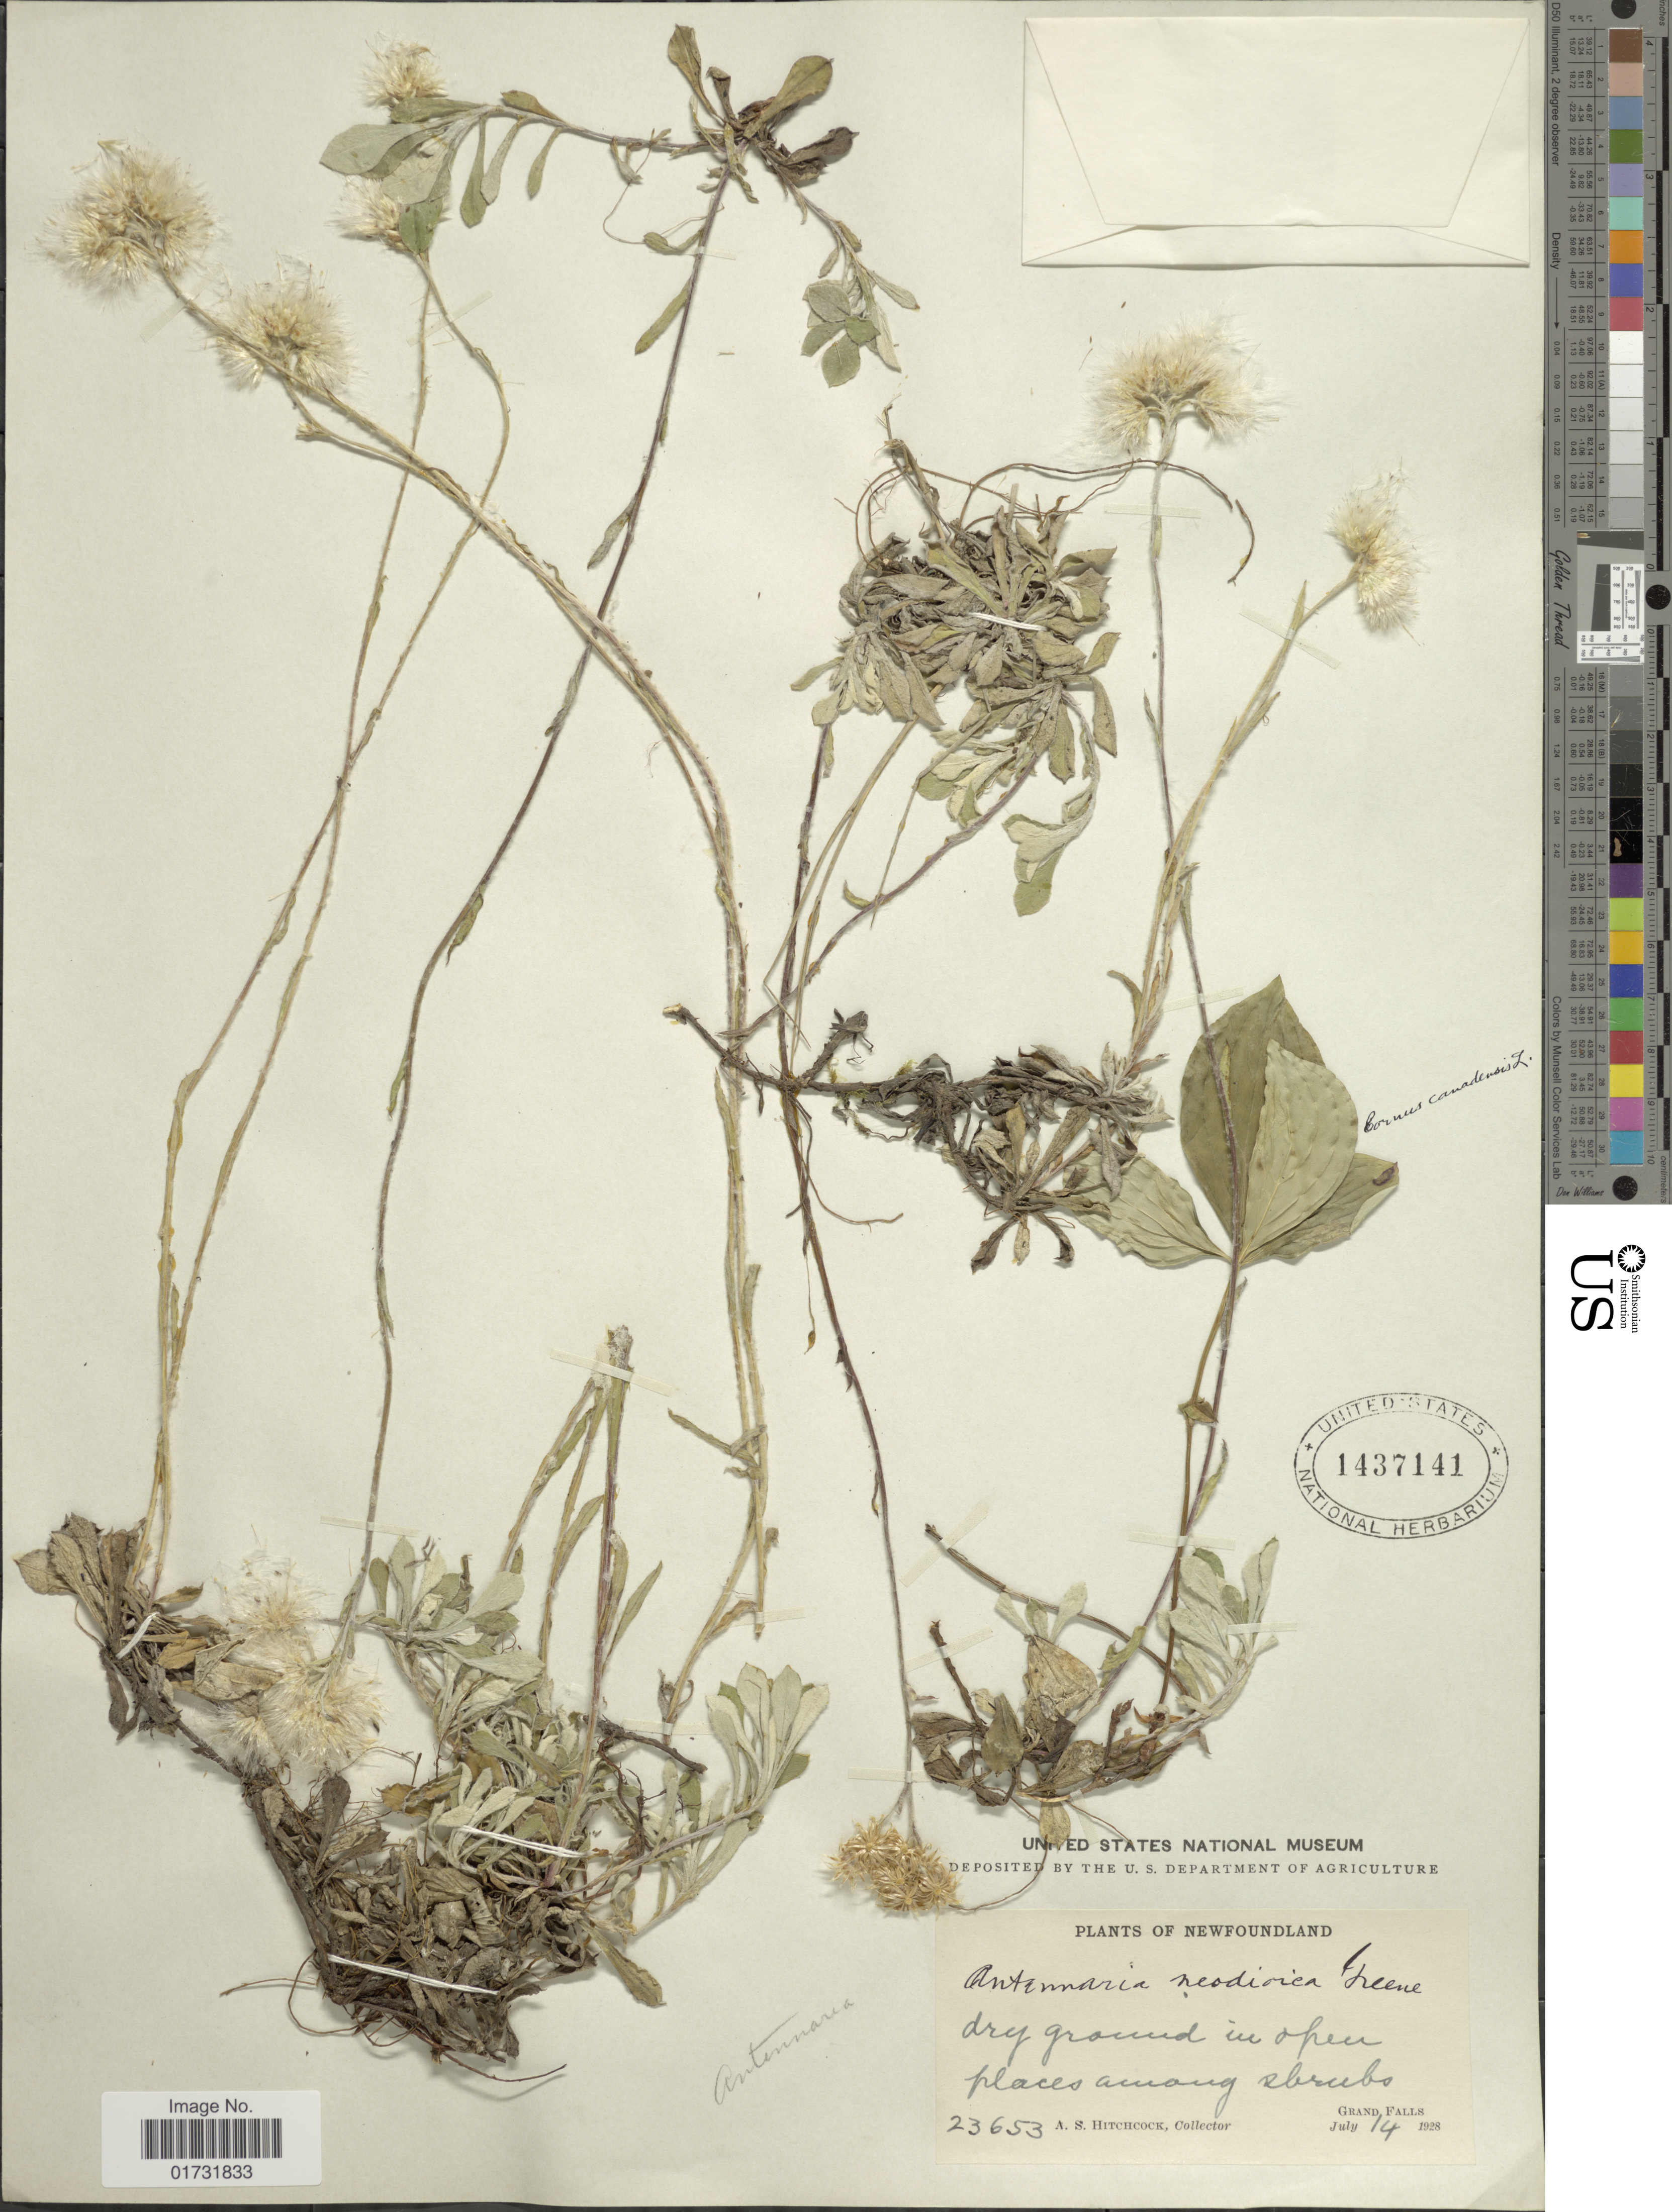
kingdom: Plantae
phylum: Tracheophyta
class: Magnoliopsida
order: Asterales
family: Asteraceae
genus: Antennaria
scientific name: Antennaria neodioica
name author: Greene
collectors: A. S. Hitchcock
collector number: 23653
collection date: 1928-07-14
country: Canada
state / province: Newfoundland and Labrador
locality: Grand Falls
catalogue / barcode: US 1437141